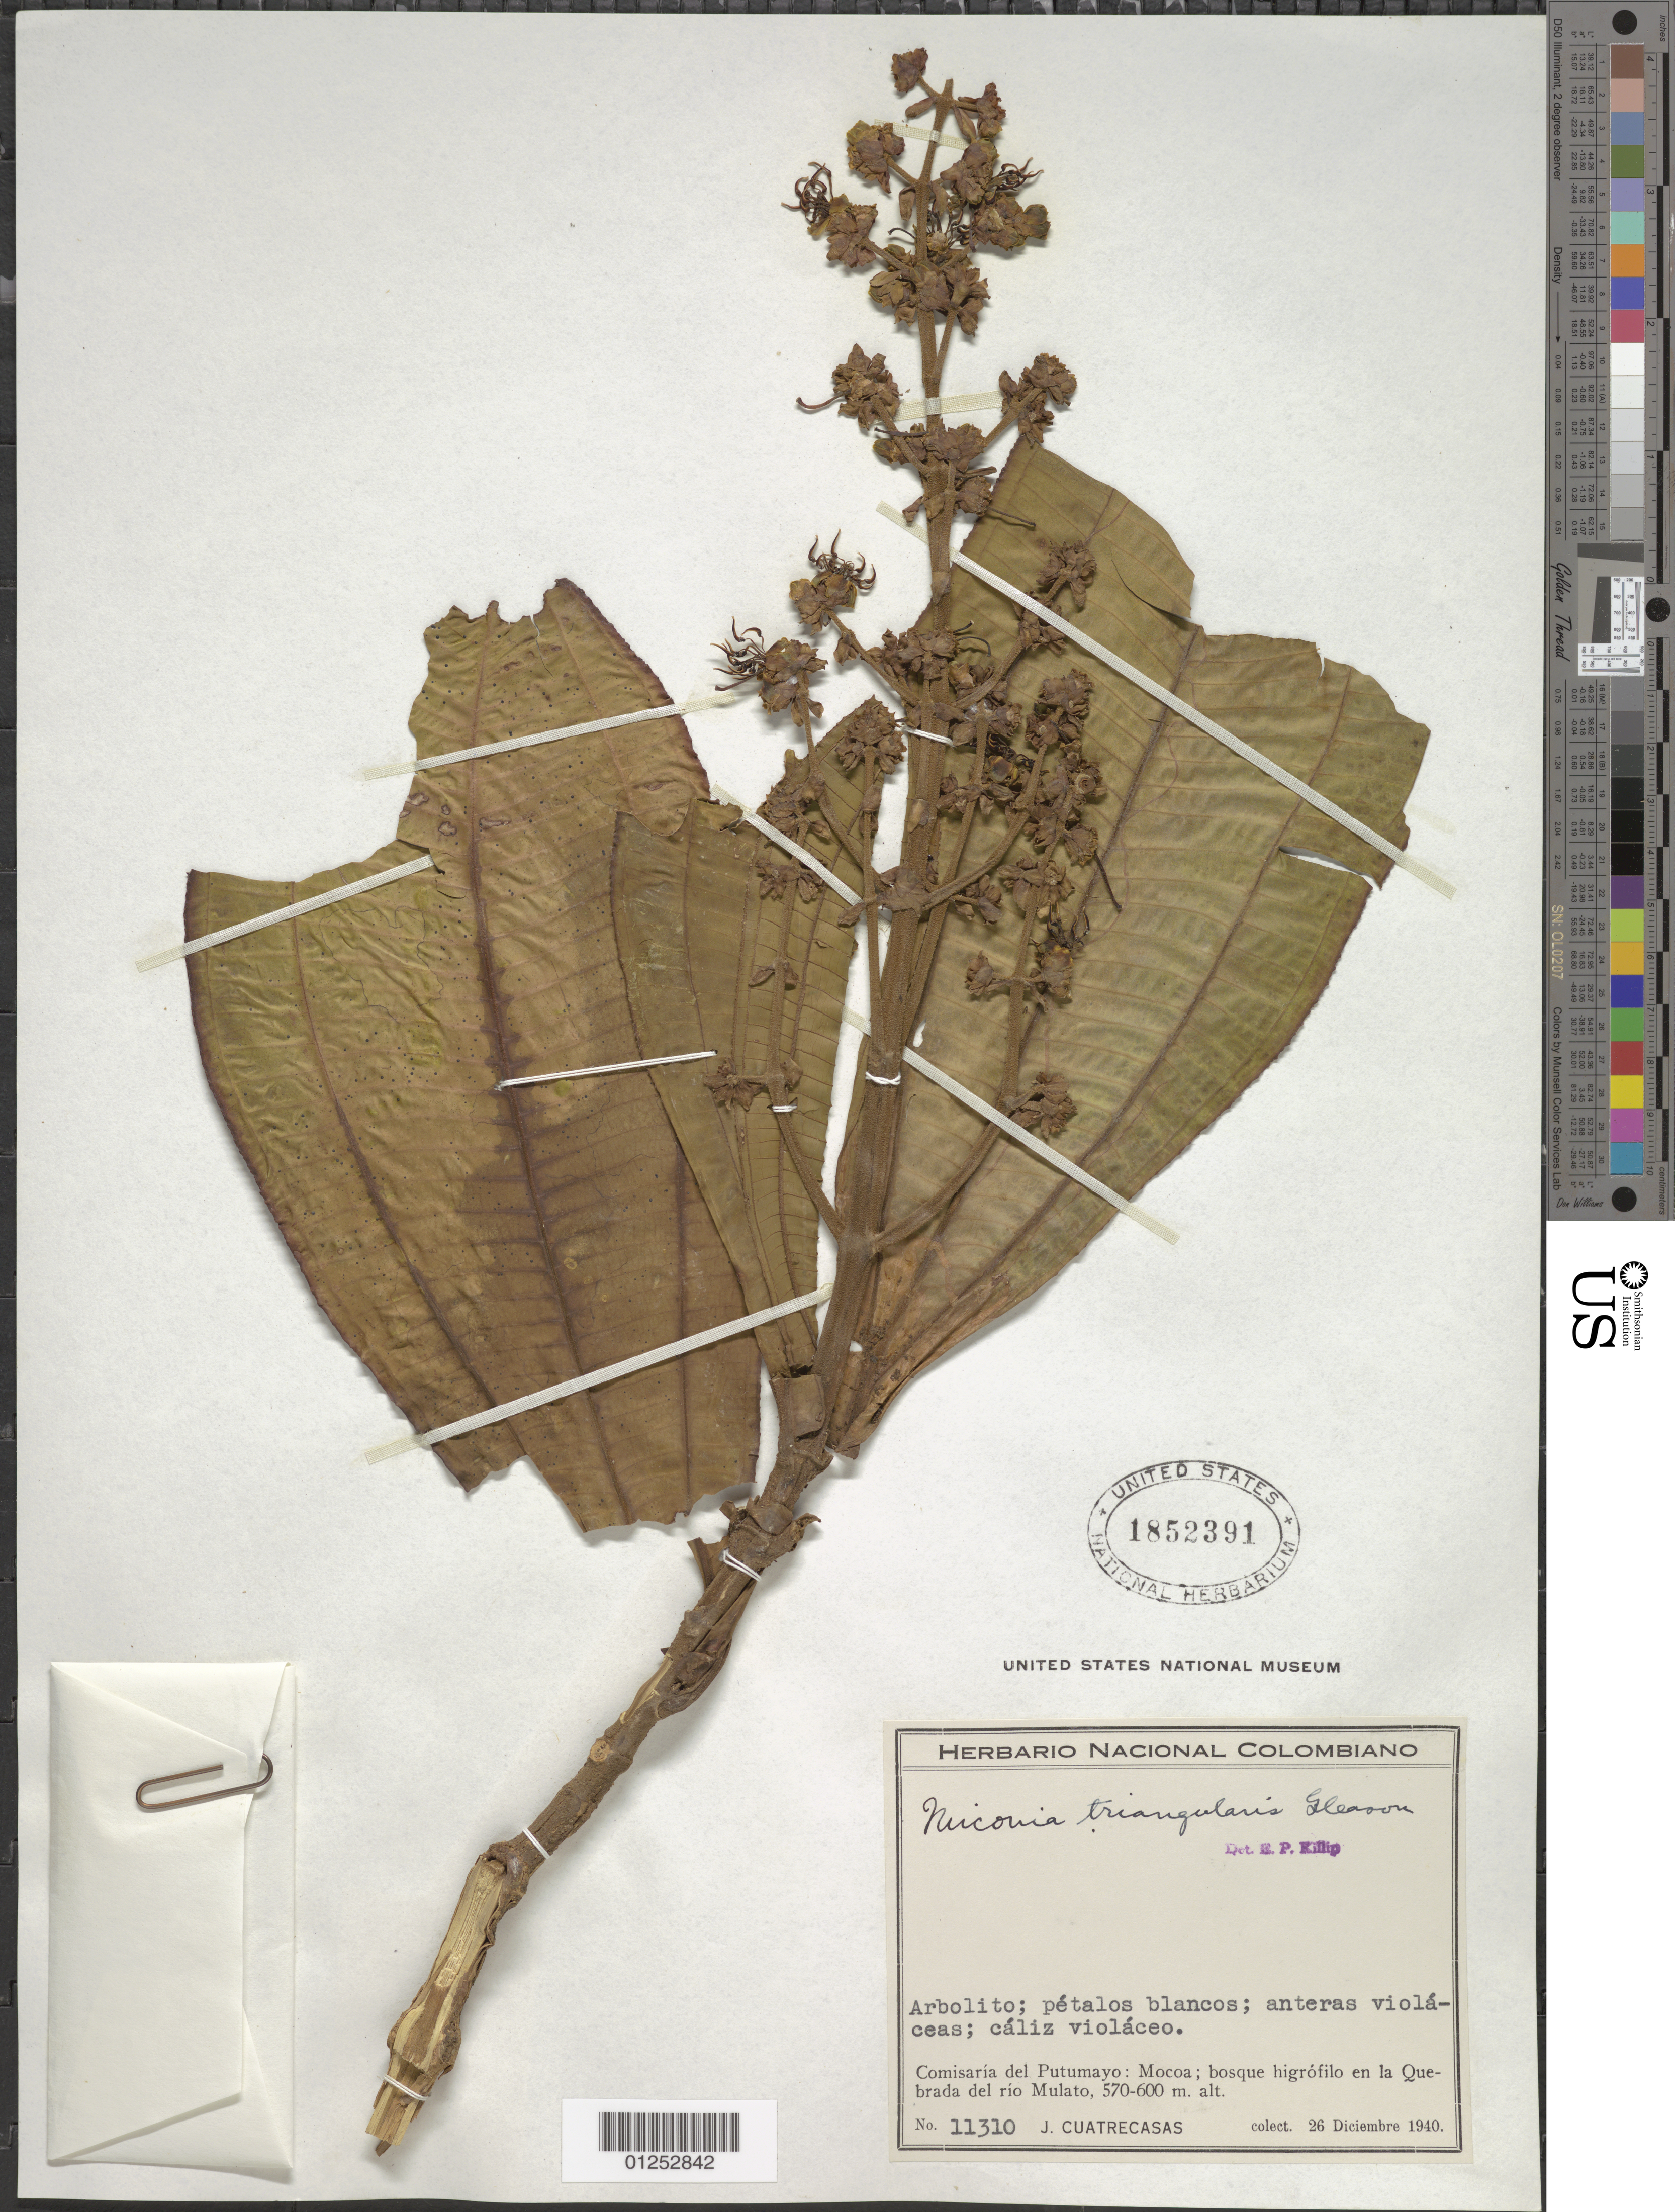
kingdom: Plantae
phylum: Tracheophyta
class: Magnoliopsida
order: Myrtales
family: Melastomataceae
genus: Miconia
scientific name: Miconia triangularis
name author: Gleason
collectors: J. Cuatrecasas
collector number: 11310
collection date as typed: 26 Dec 1940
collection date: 1940-12-26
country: Colombia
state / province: Putumayo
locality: Mocoa; bosque higrofilo en la Quebrada del rio Mulato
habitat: bosque higrofilo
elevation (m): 570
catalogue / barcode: US 1852391